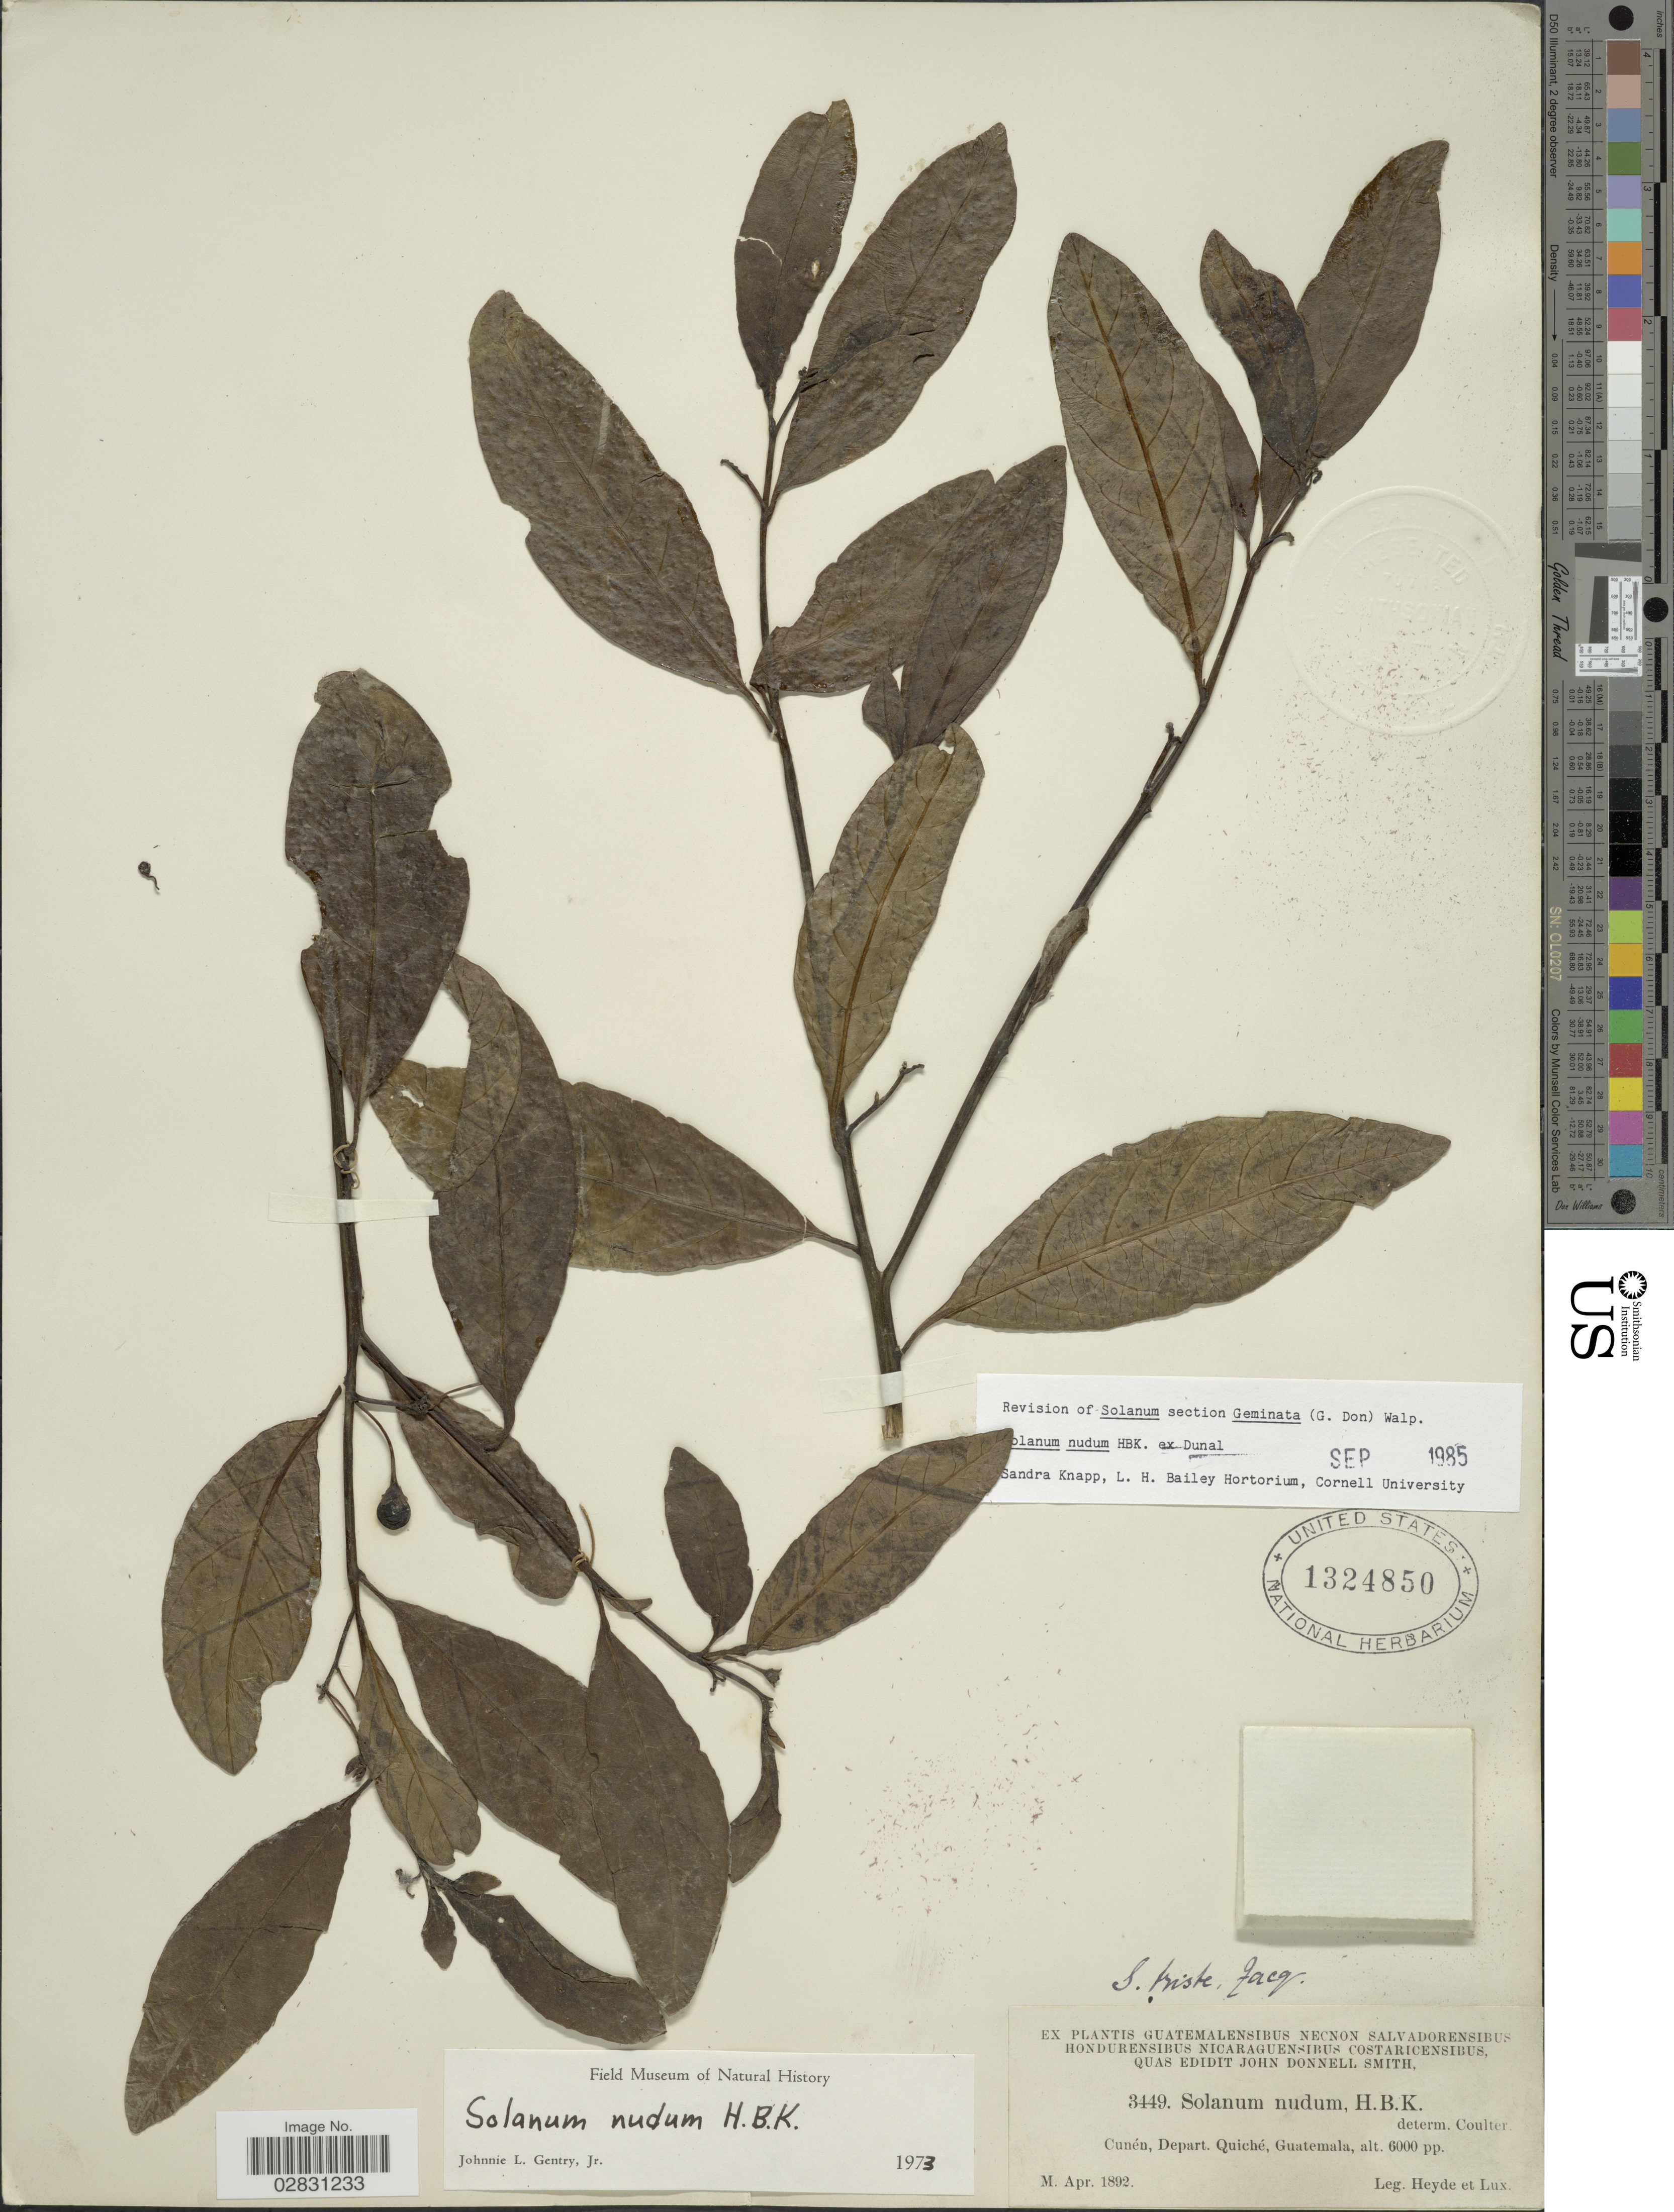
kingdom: Plantae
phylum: Tracheophyta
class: Magnoliopsida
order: Solanales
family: Solanaceae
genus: Solanum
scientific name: Solanum nudum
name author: Humb. & Bonpl. ex Dunal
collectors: Heyde & Lux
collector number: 3449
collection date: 1892-04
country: Guatemala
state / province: El Quiché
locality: Cunén, Depart. Quiché.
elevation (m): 1829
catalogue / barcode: US 1324850